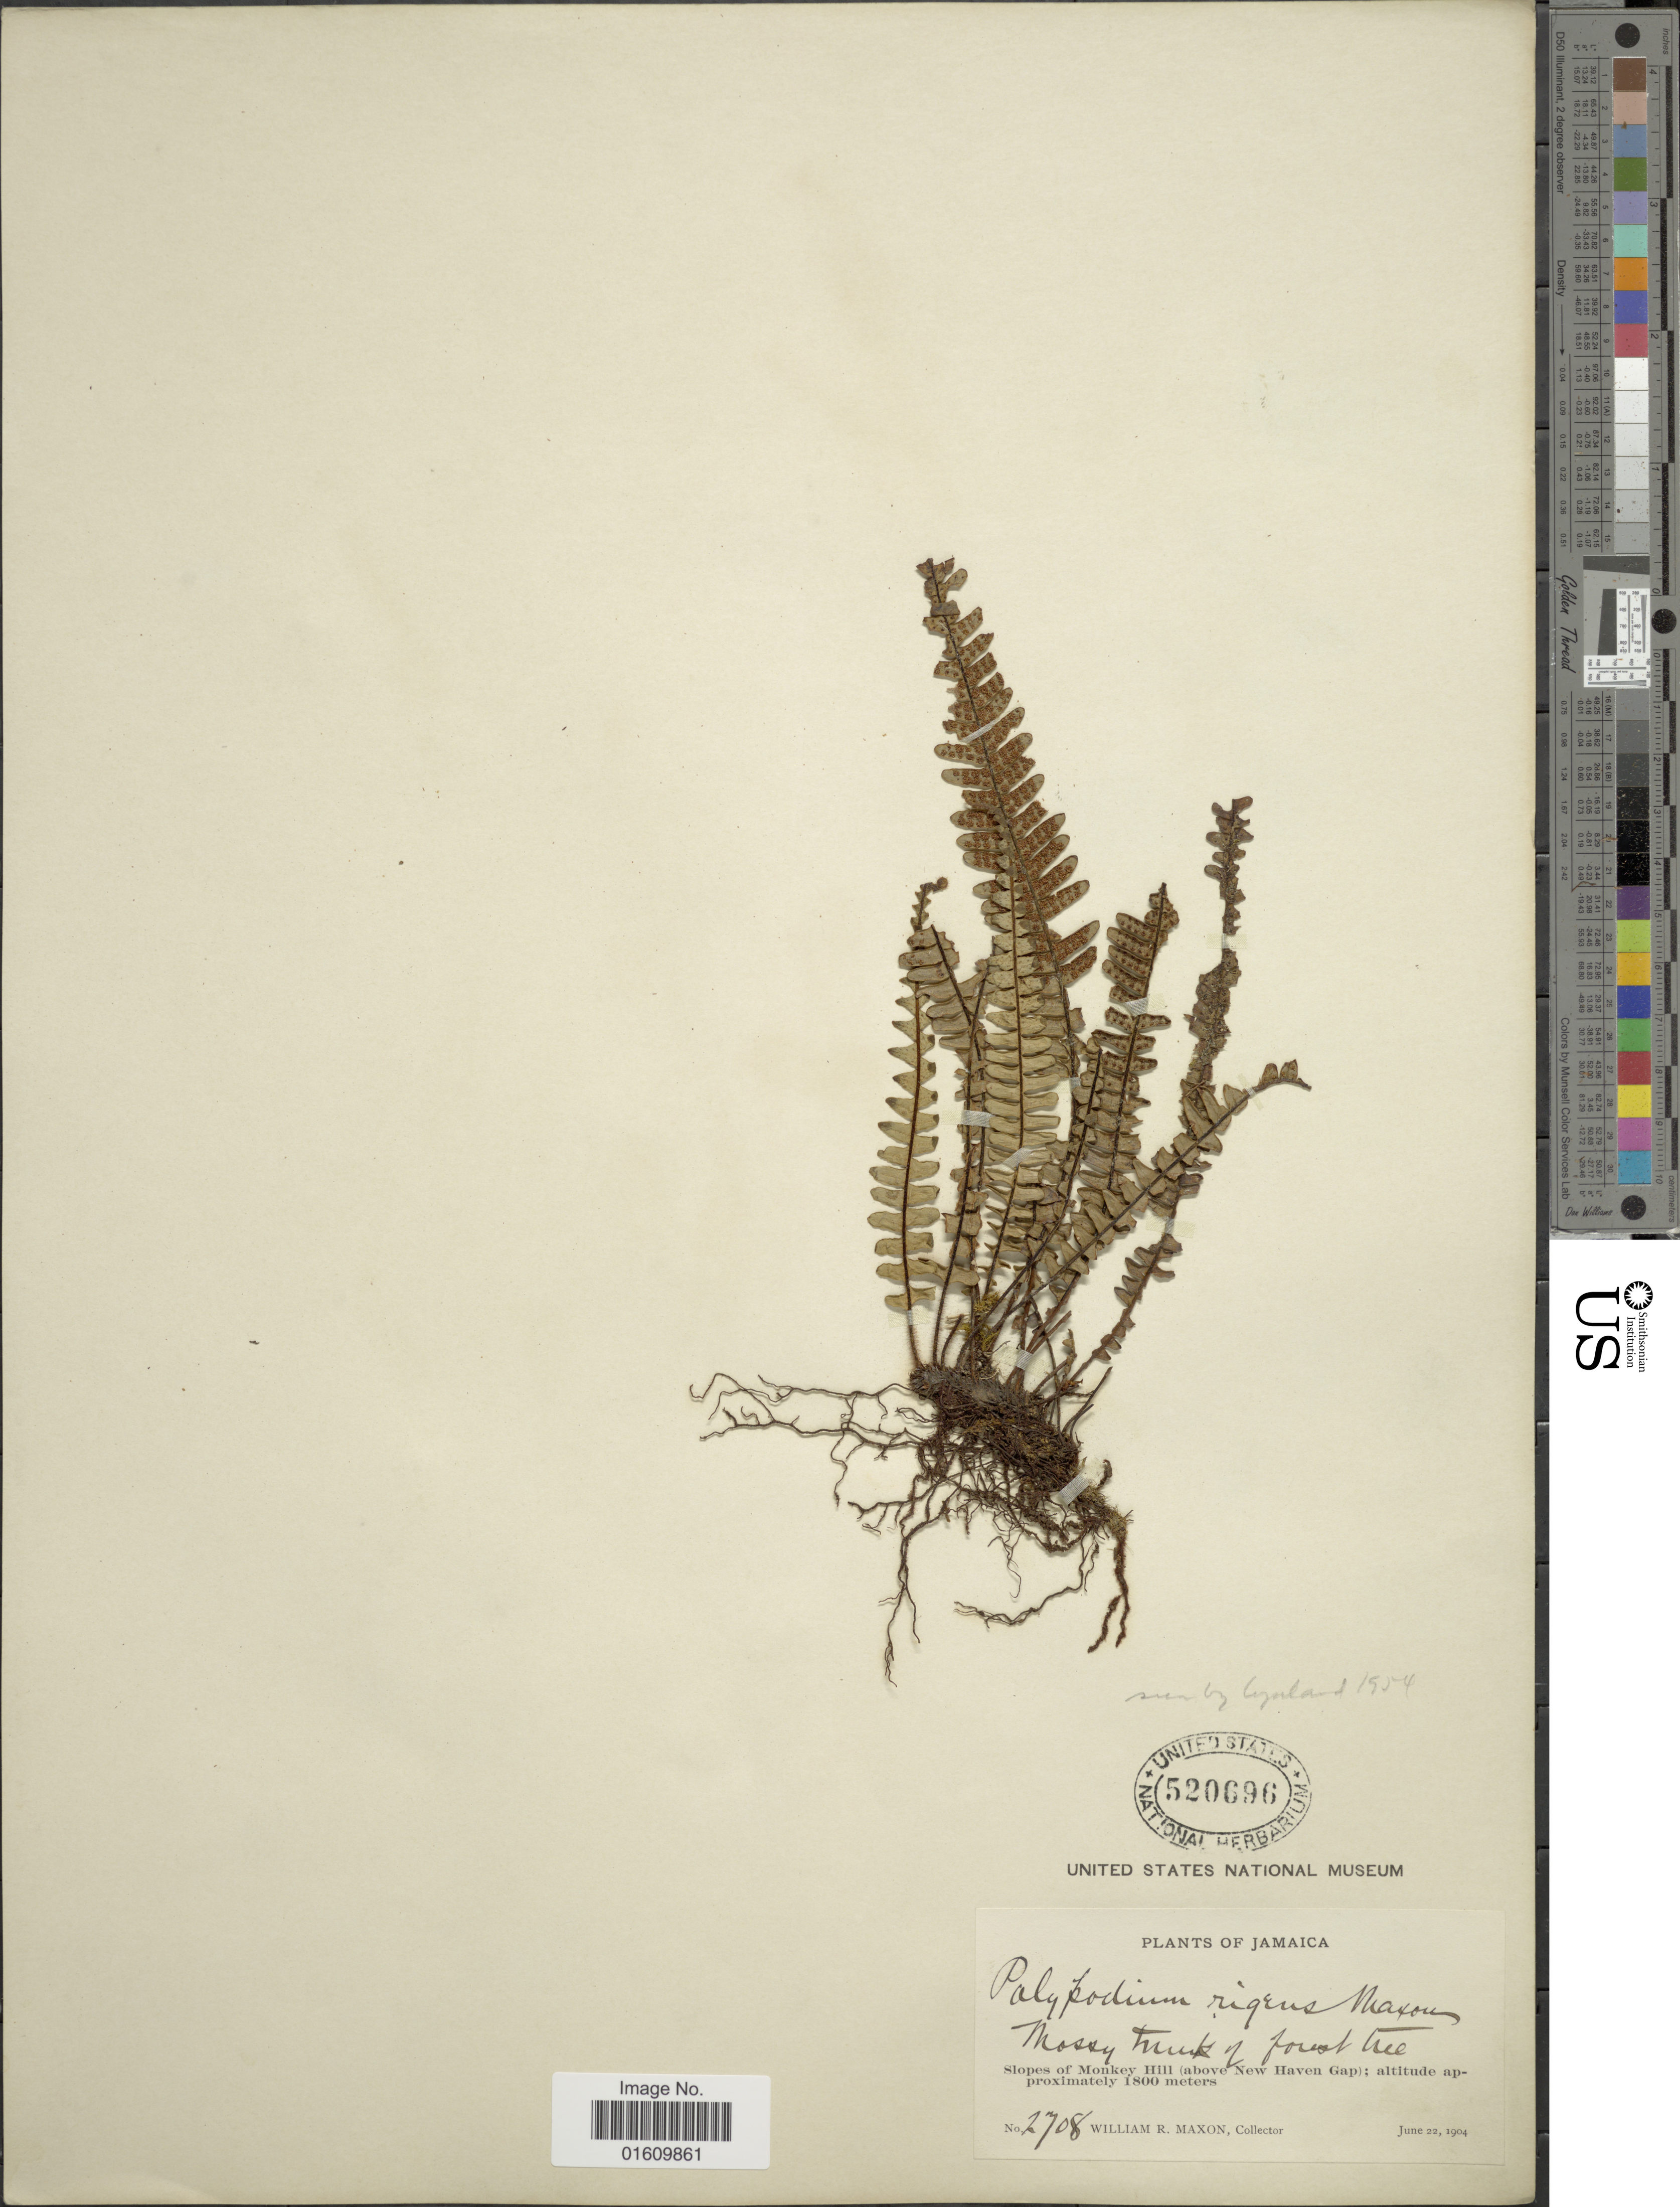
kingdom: Plantae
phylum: Tracheophyta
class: Polypodiopsida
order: Polypodiales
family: Polypodiaceae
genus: Melpomene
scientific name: Melpomene xiphopteroides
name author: (Liebm.) A.R. Sm. & R.C. Moran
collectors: W. R. Maxon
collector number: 2708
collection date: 1904-06-22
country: Jamaica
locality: Slopes of Monkey Hill ( Above New Haven Gap ).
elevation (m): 1800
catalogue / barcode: US 520696